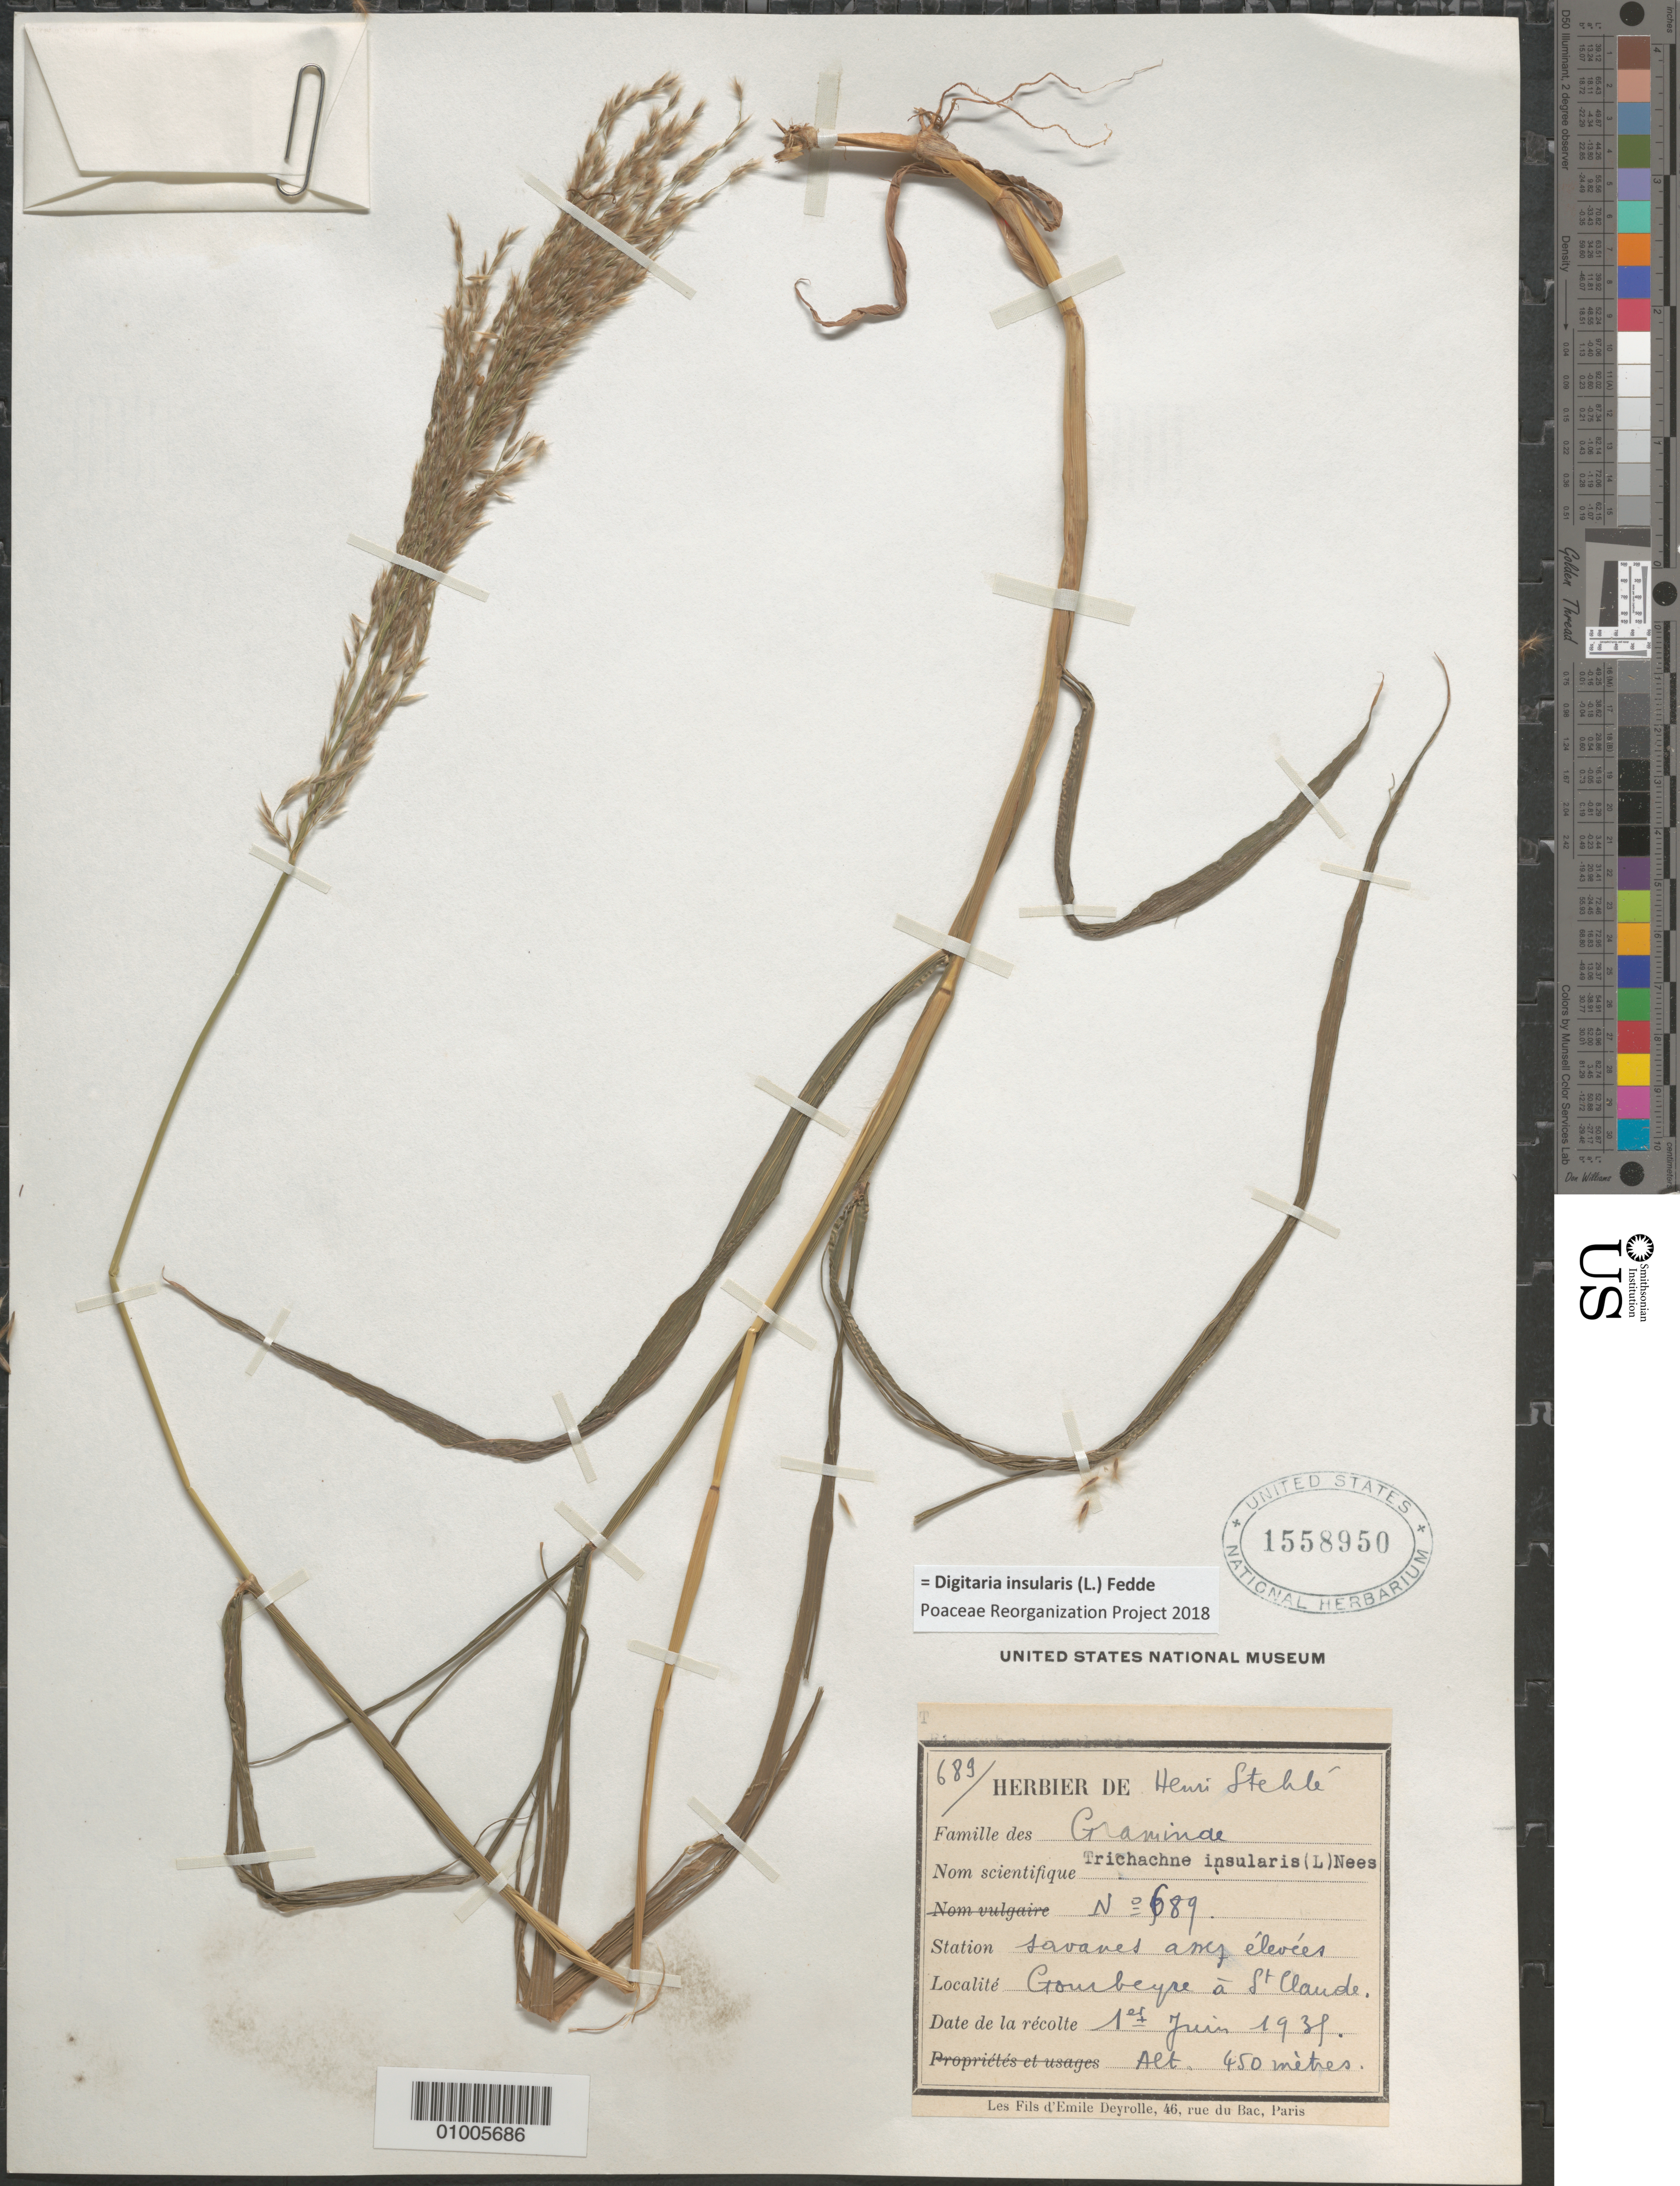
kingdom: Plantae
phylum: Tracheophyta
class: Liliopsida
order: Poales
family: Poaceae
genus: Digitaria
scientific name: Digitaria insularis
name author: (L.) Mez ex Ekman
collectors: H. Stehlé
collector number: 689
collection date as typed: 01 Jun 1935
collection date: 1935-06-01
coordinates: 0 N, 0 E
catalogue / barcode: US 1558950